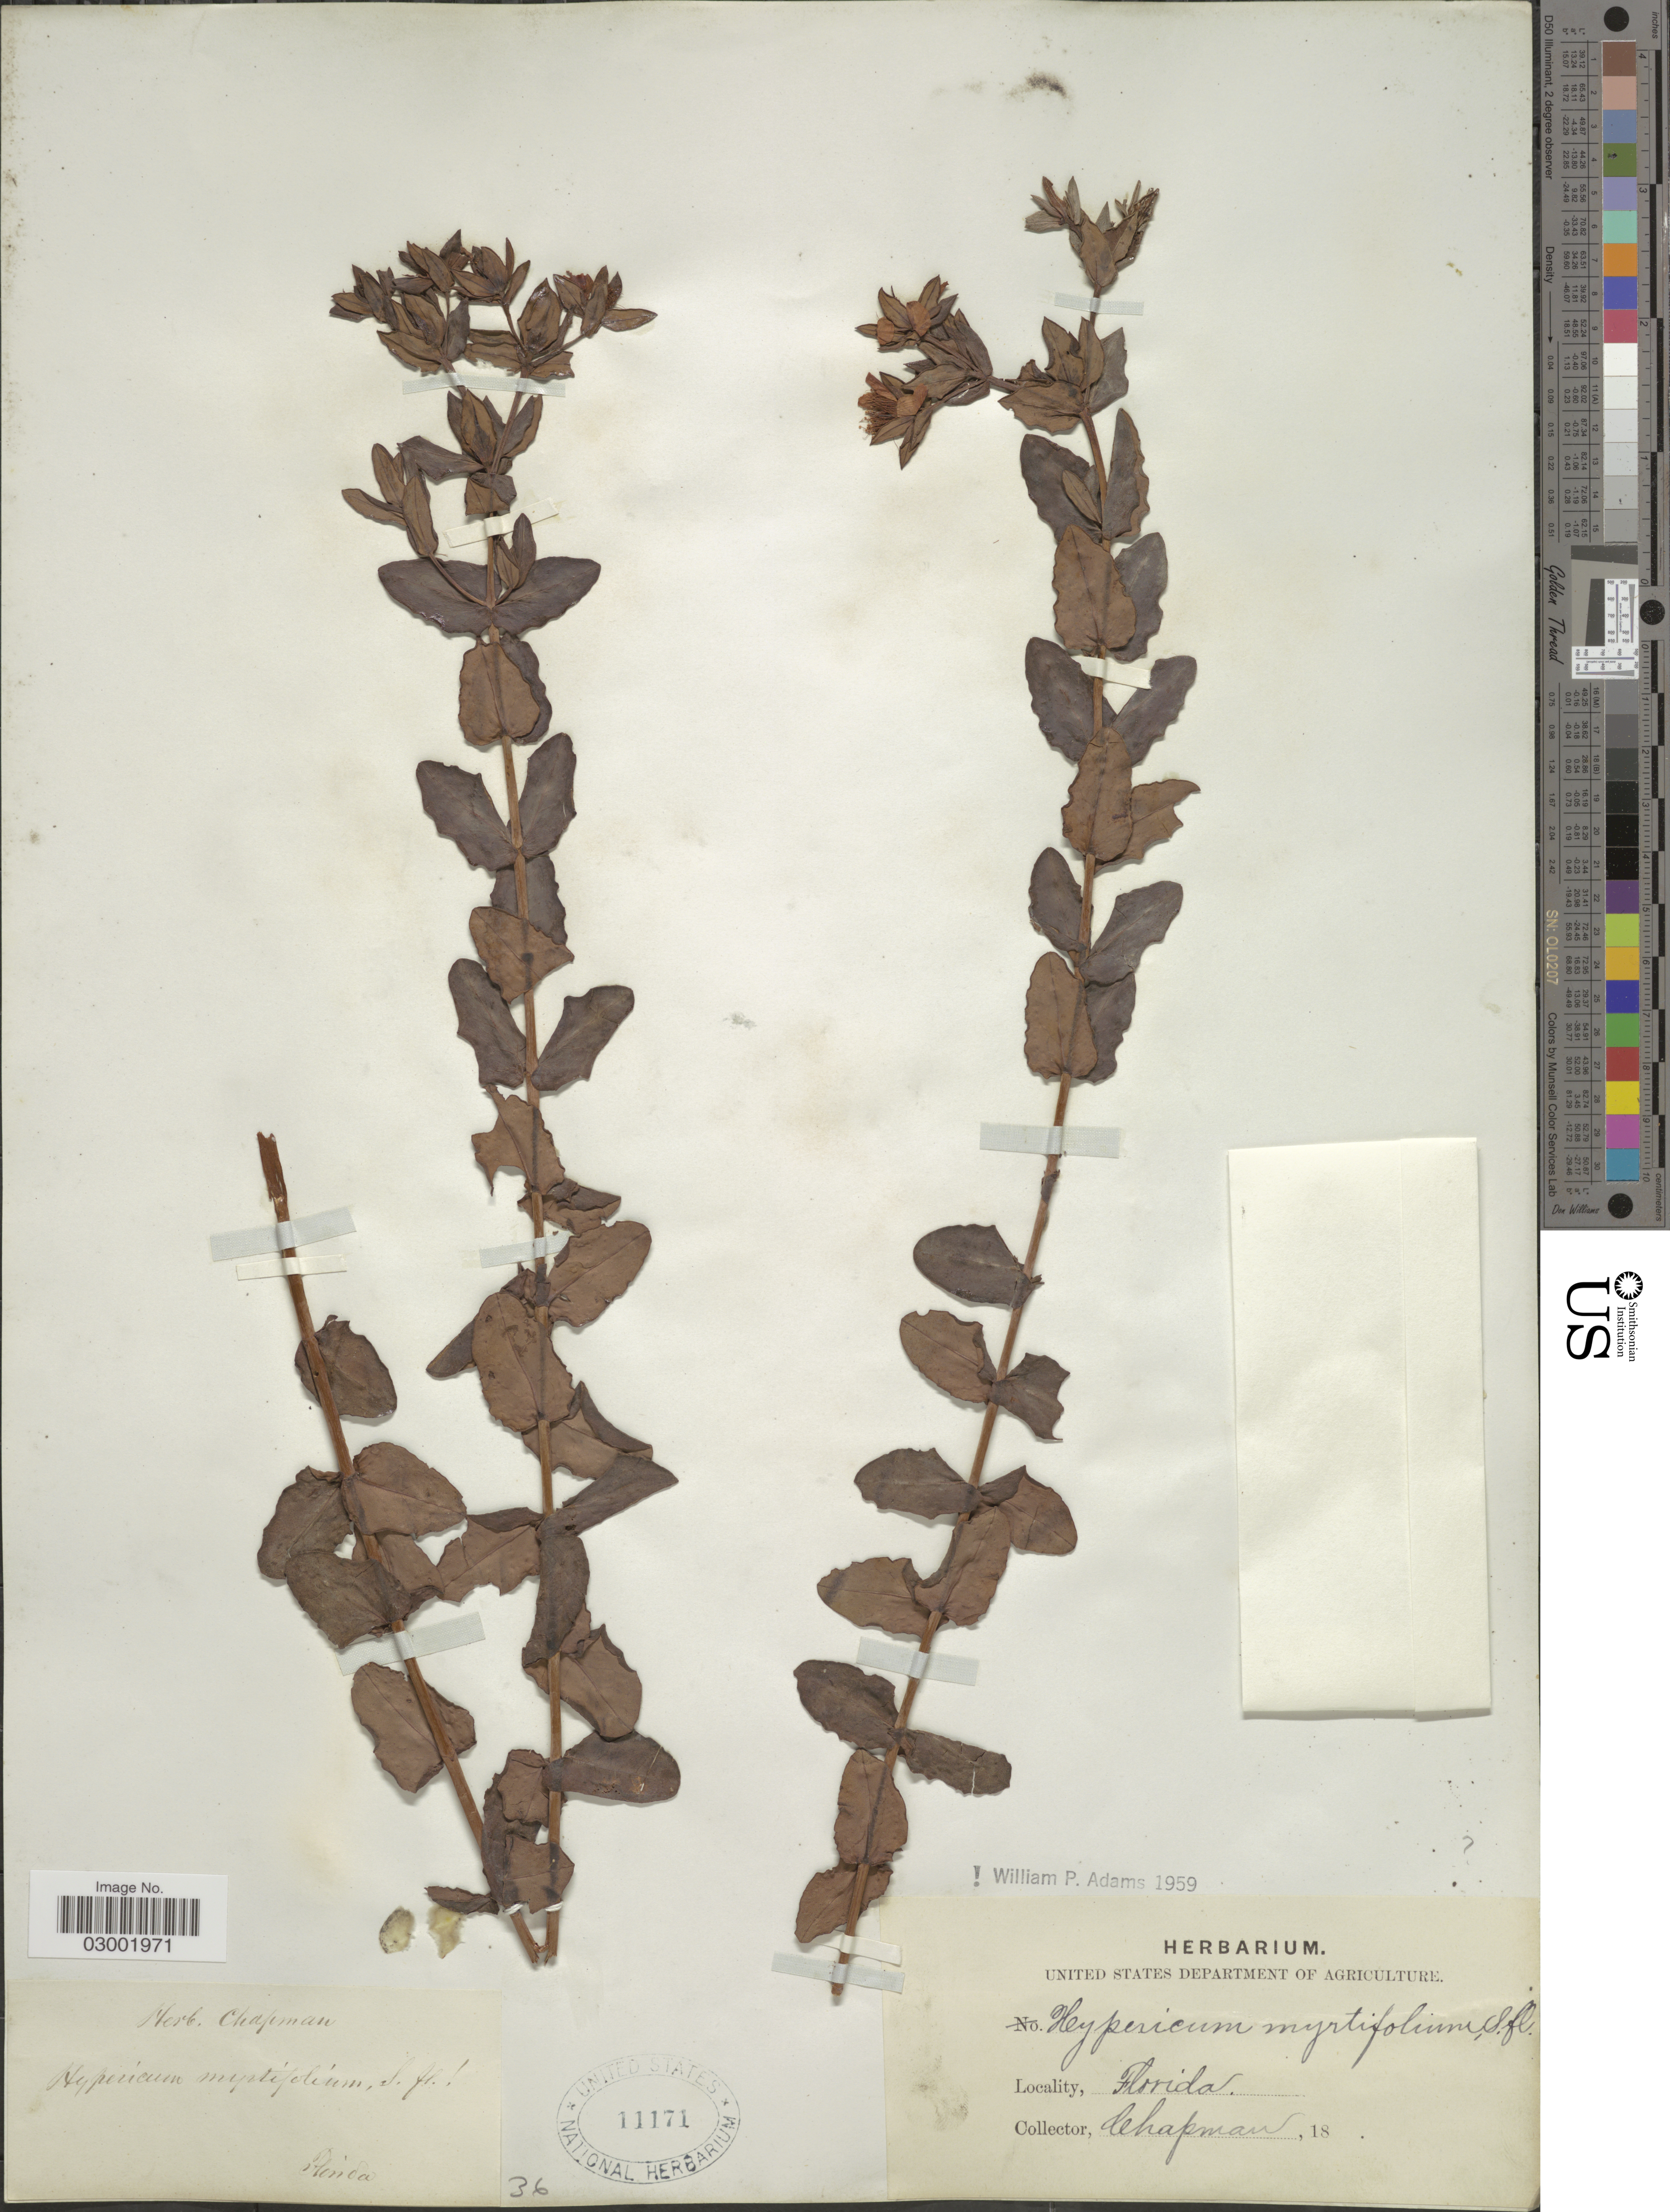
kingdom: Plantae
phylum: Tracheophyta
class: Magnoliopsida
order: Malpighiales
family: Hypericaceae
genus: Hypericum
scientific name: Hypericum myrtifolium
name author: Lam.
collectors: A. Chapman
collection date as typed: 18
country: United States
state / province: Florida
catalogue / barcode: US 11171